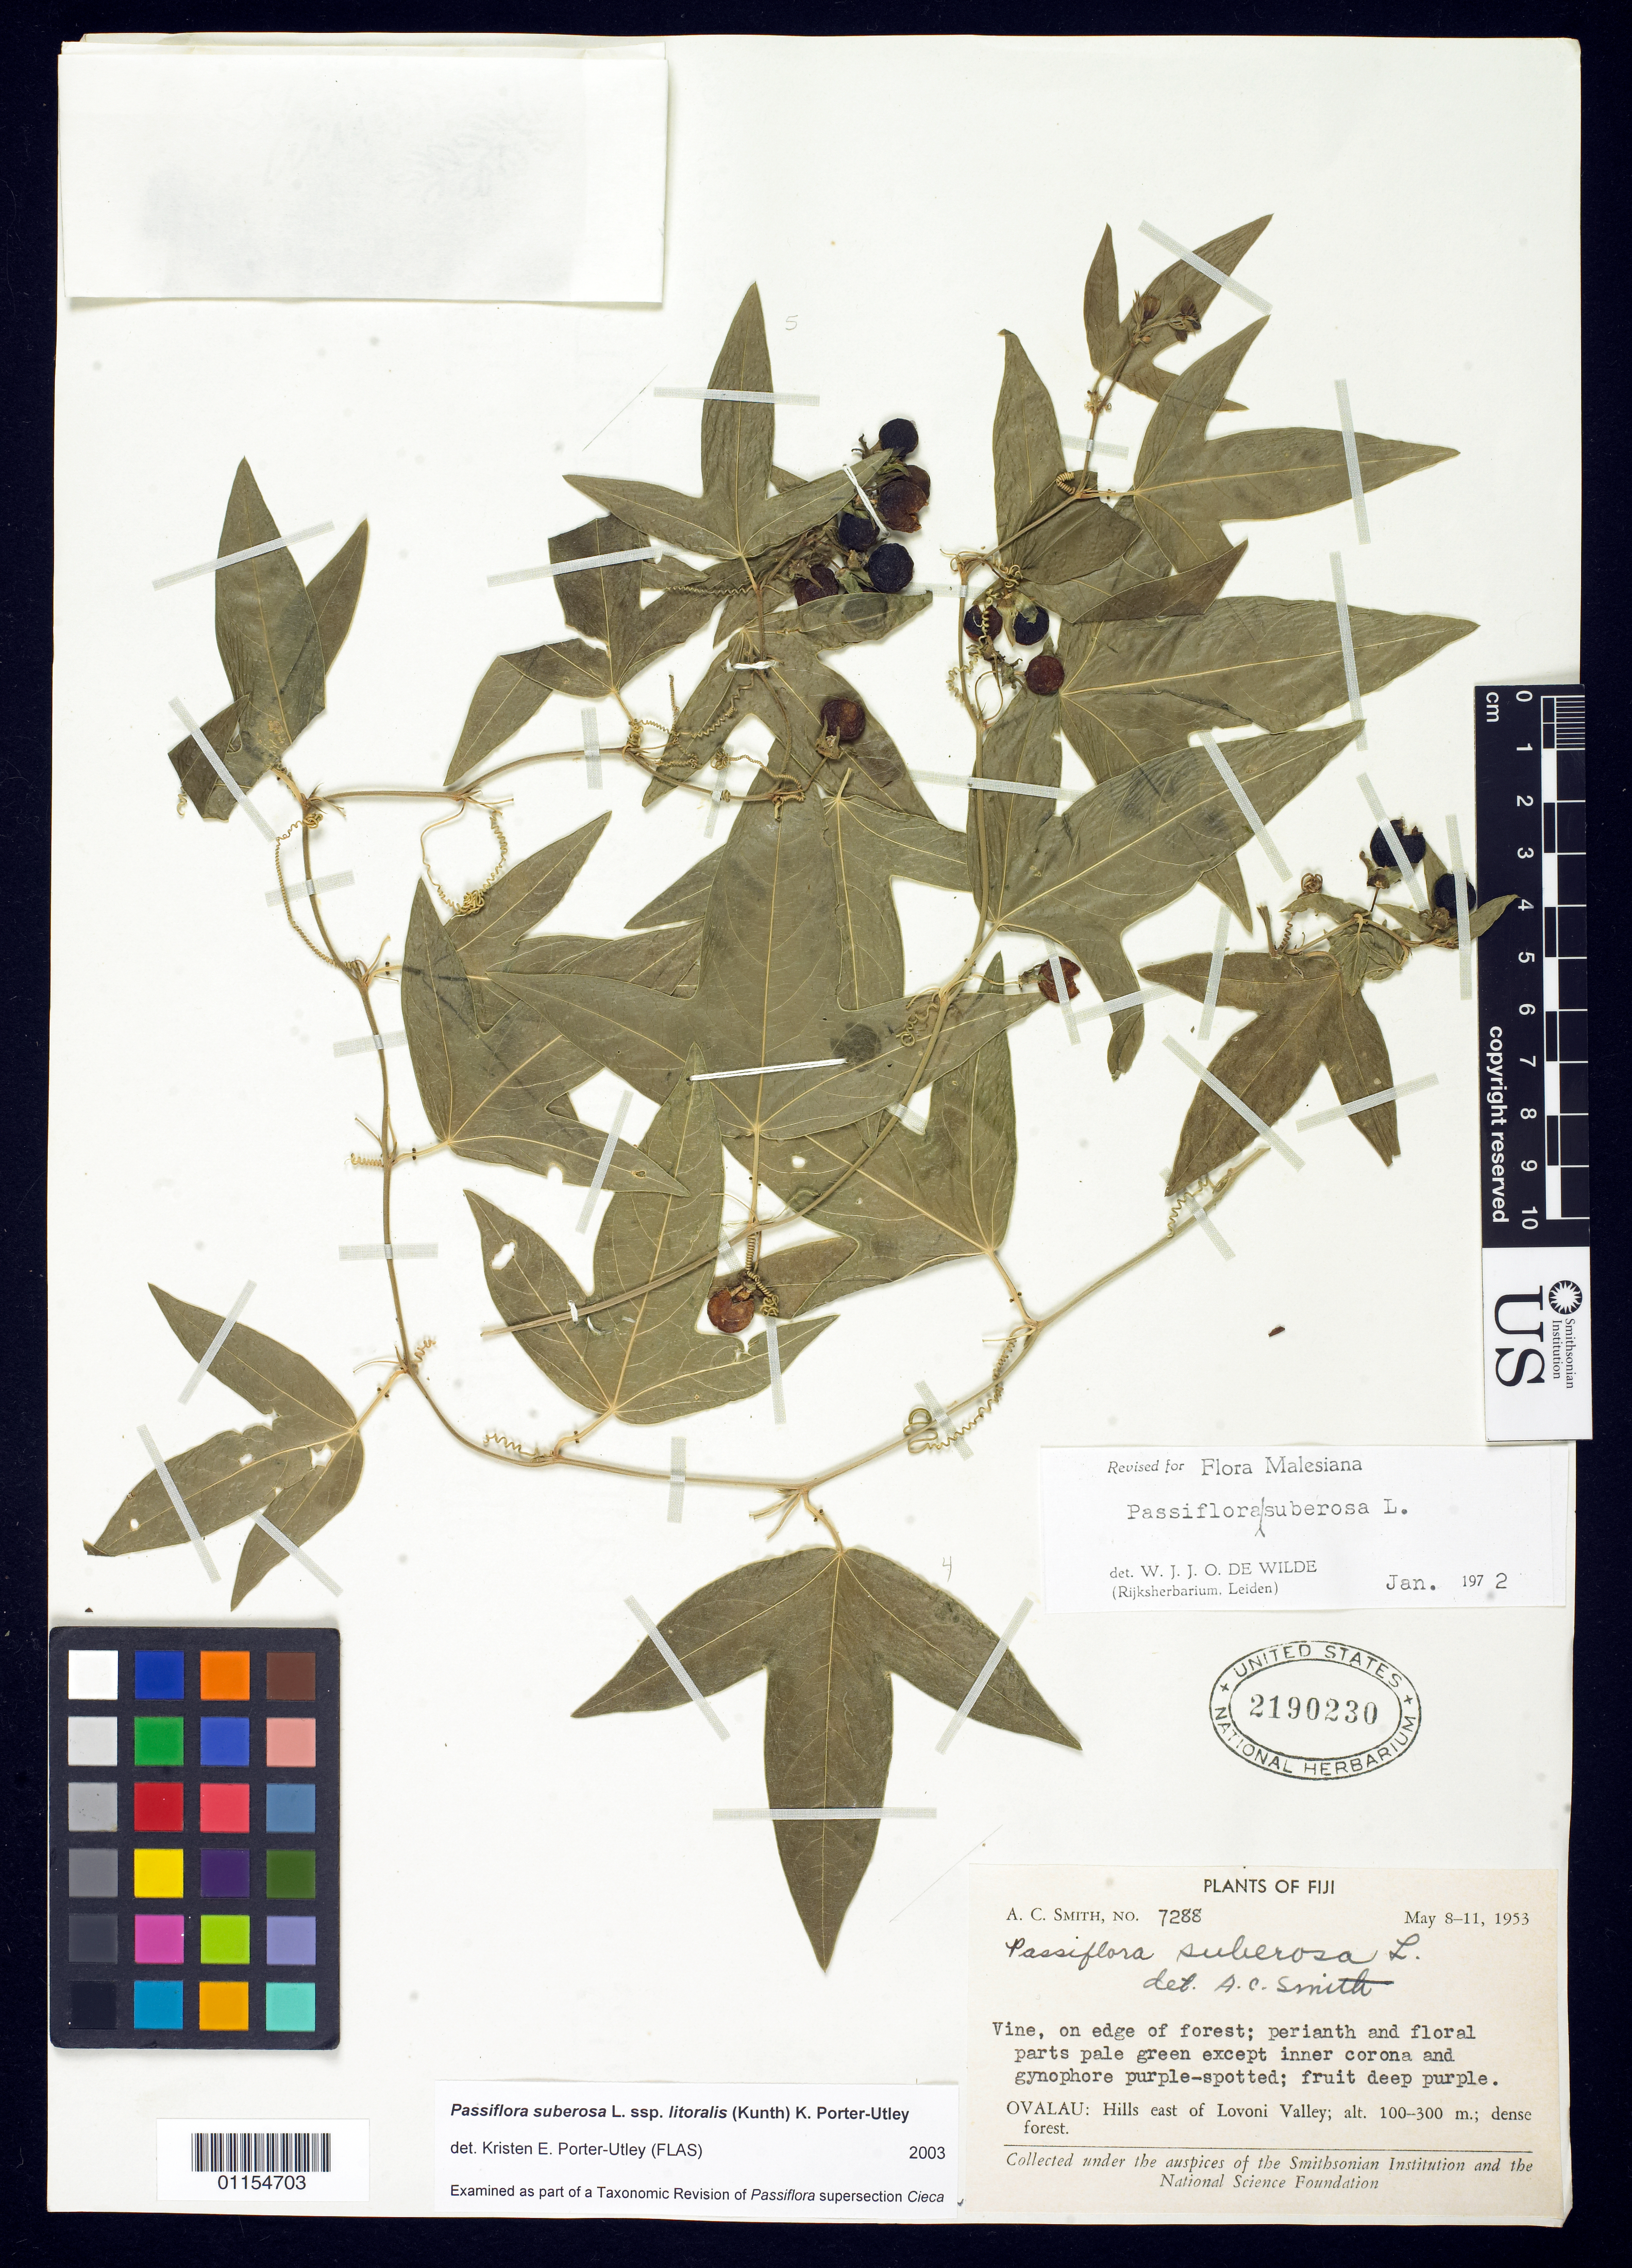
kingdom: Plantae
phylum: Tracheophyta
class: Magnoliopsida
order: Malpighiales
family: Passifloraceae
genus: Passiflora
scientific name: Passiflora suberosa subsp. litoralis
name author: (Kunth) Port.-Utl. et al.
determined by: Porter-Utley, K. E.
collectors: A. C. Smith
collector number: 7288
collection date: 1953-05-08/1953-05-11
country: Fiji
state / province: Ovalau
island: Ovalau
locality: Hills east of Lovoni valley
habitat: edge of forest.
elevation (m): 100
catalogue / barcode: US 2190230